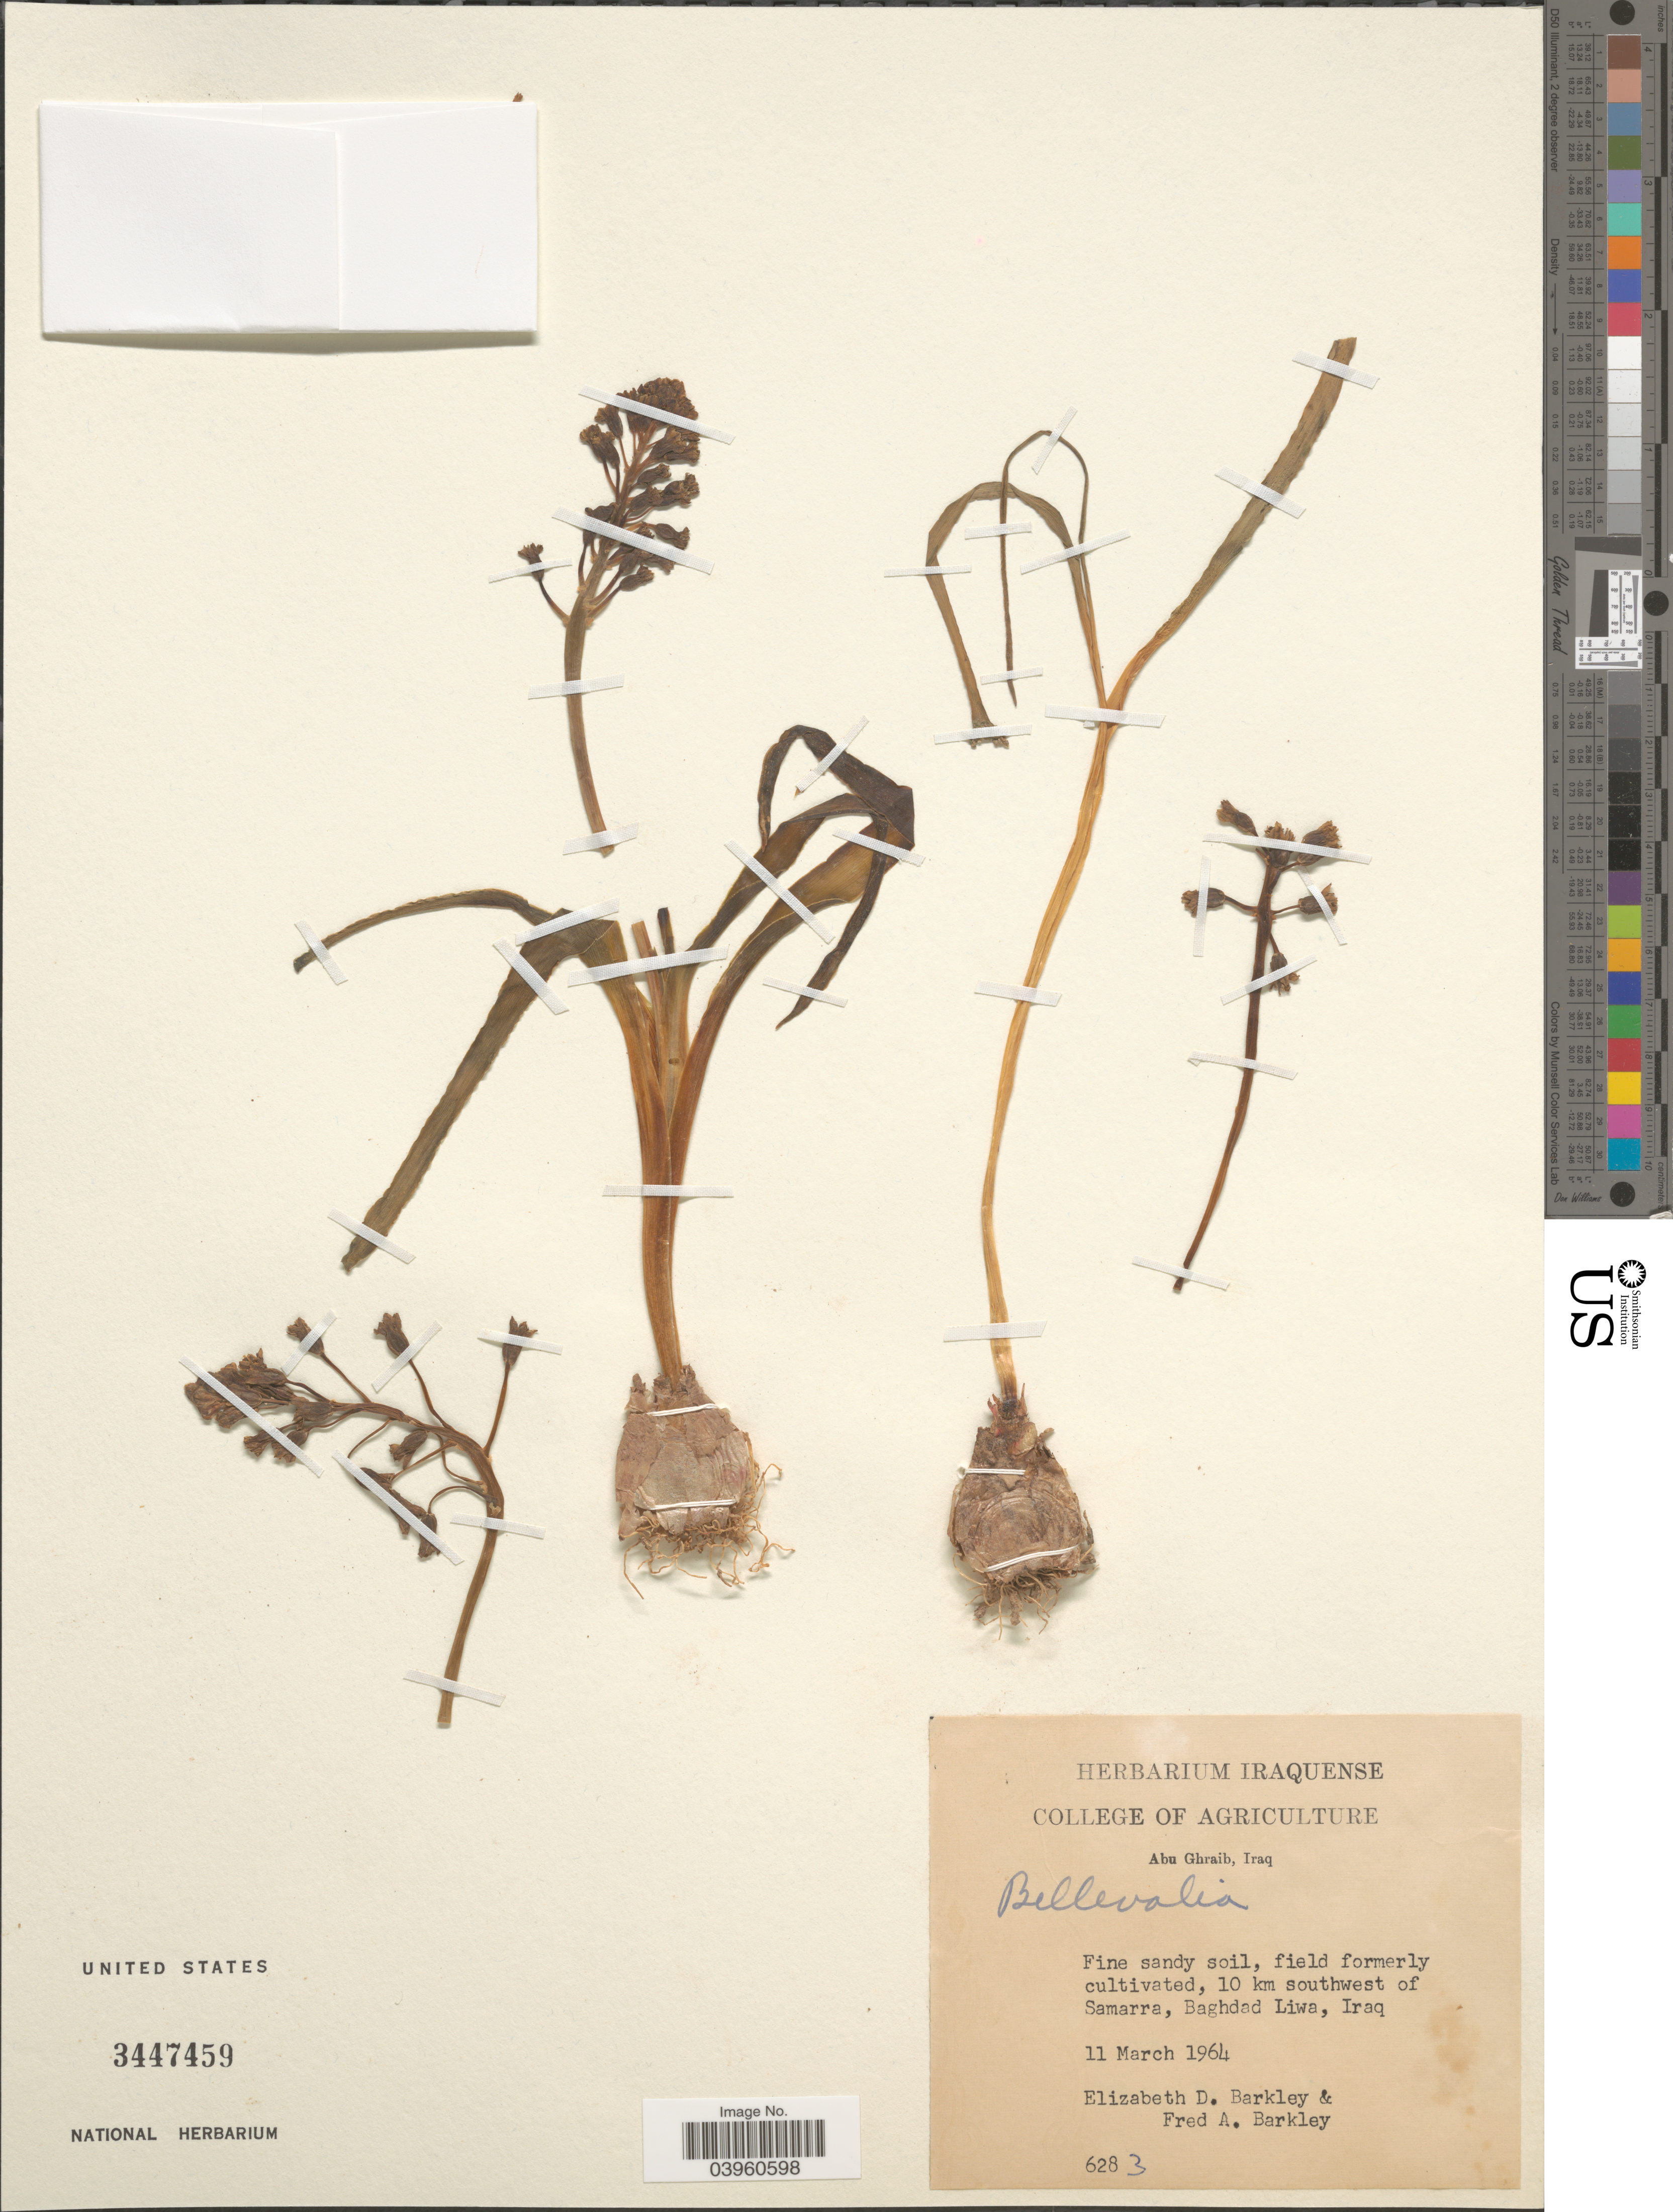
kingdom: Plantae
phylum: Tracheophyta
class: Liliopsida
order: Asparagales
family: Asparagaceae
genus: Bellevalia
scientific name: Bellevalia sp.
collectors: E. D.Barkley & F. A. Barkley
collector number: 6283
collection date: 1964-03-11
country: Iraq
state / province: Baghdad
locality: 10 km southwest of Samarra, Baghdad Liwa.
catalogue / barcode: US 3447459